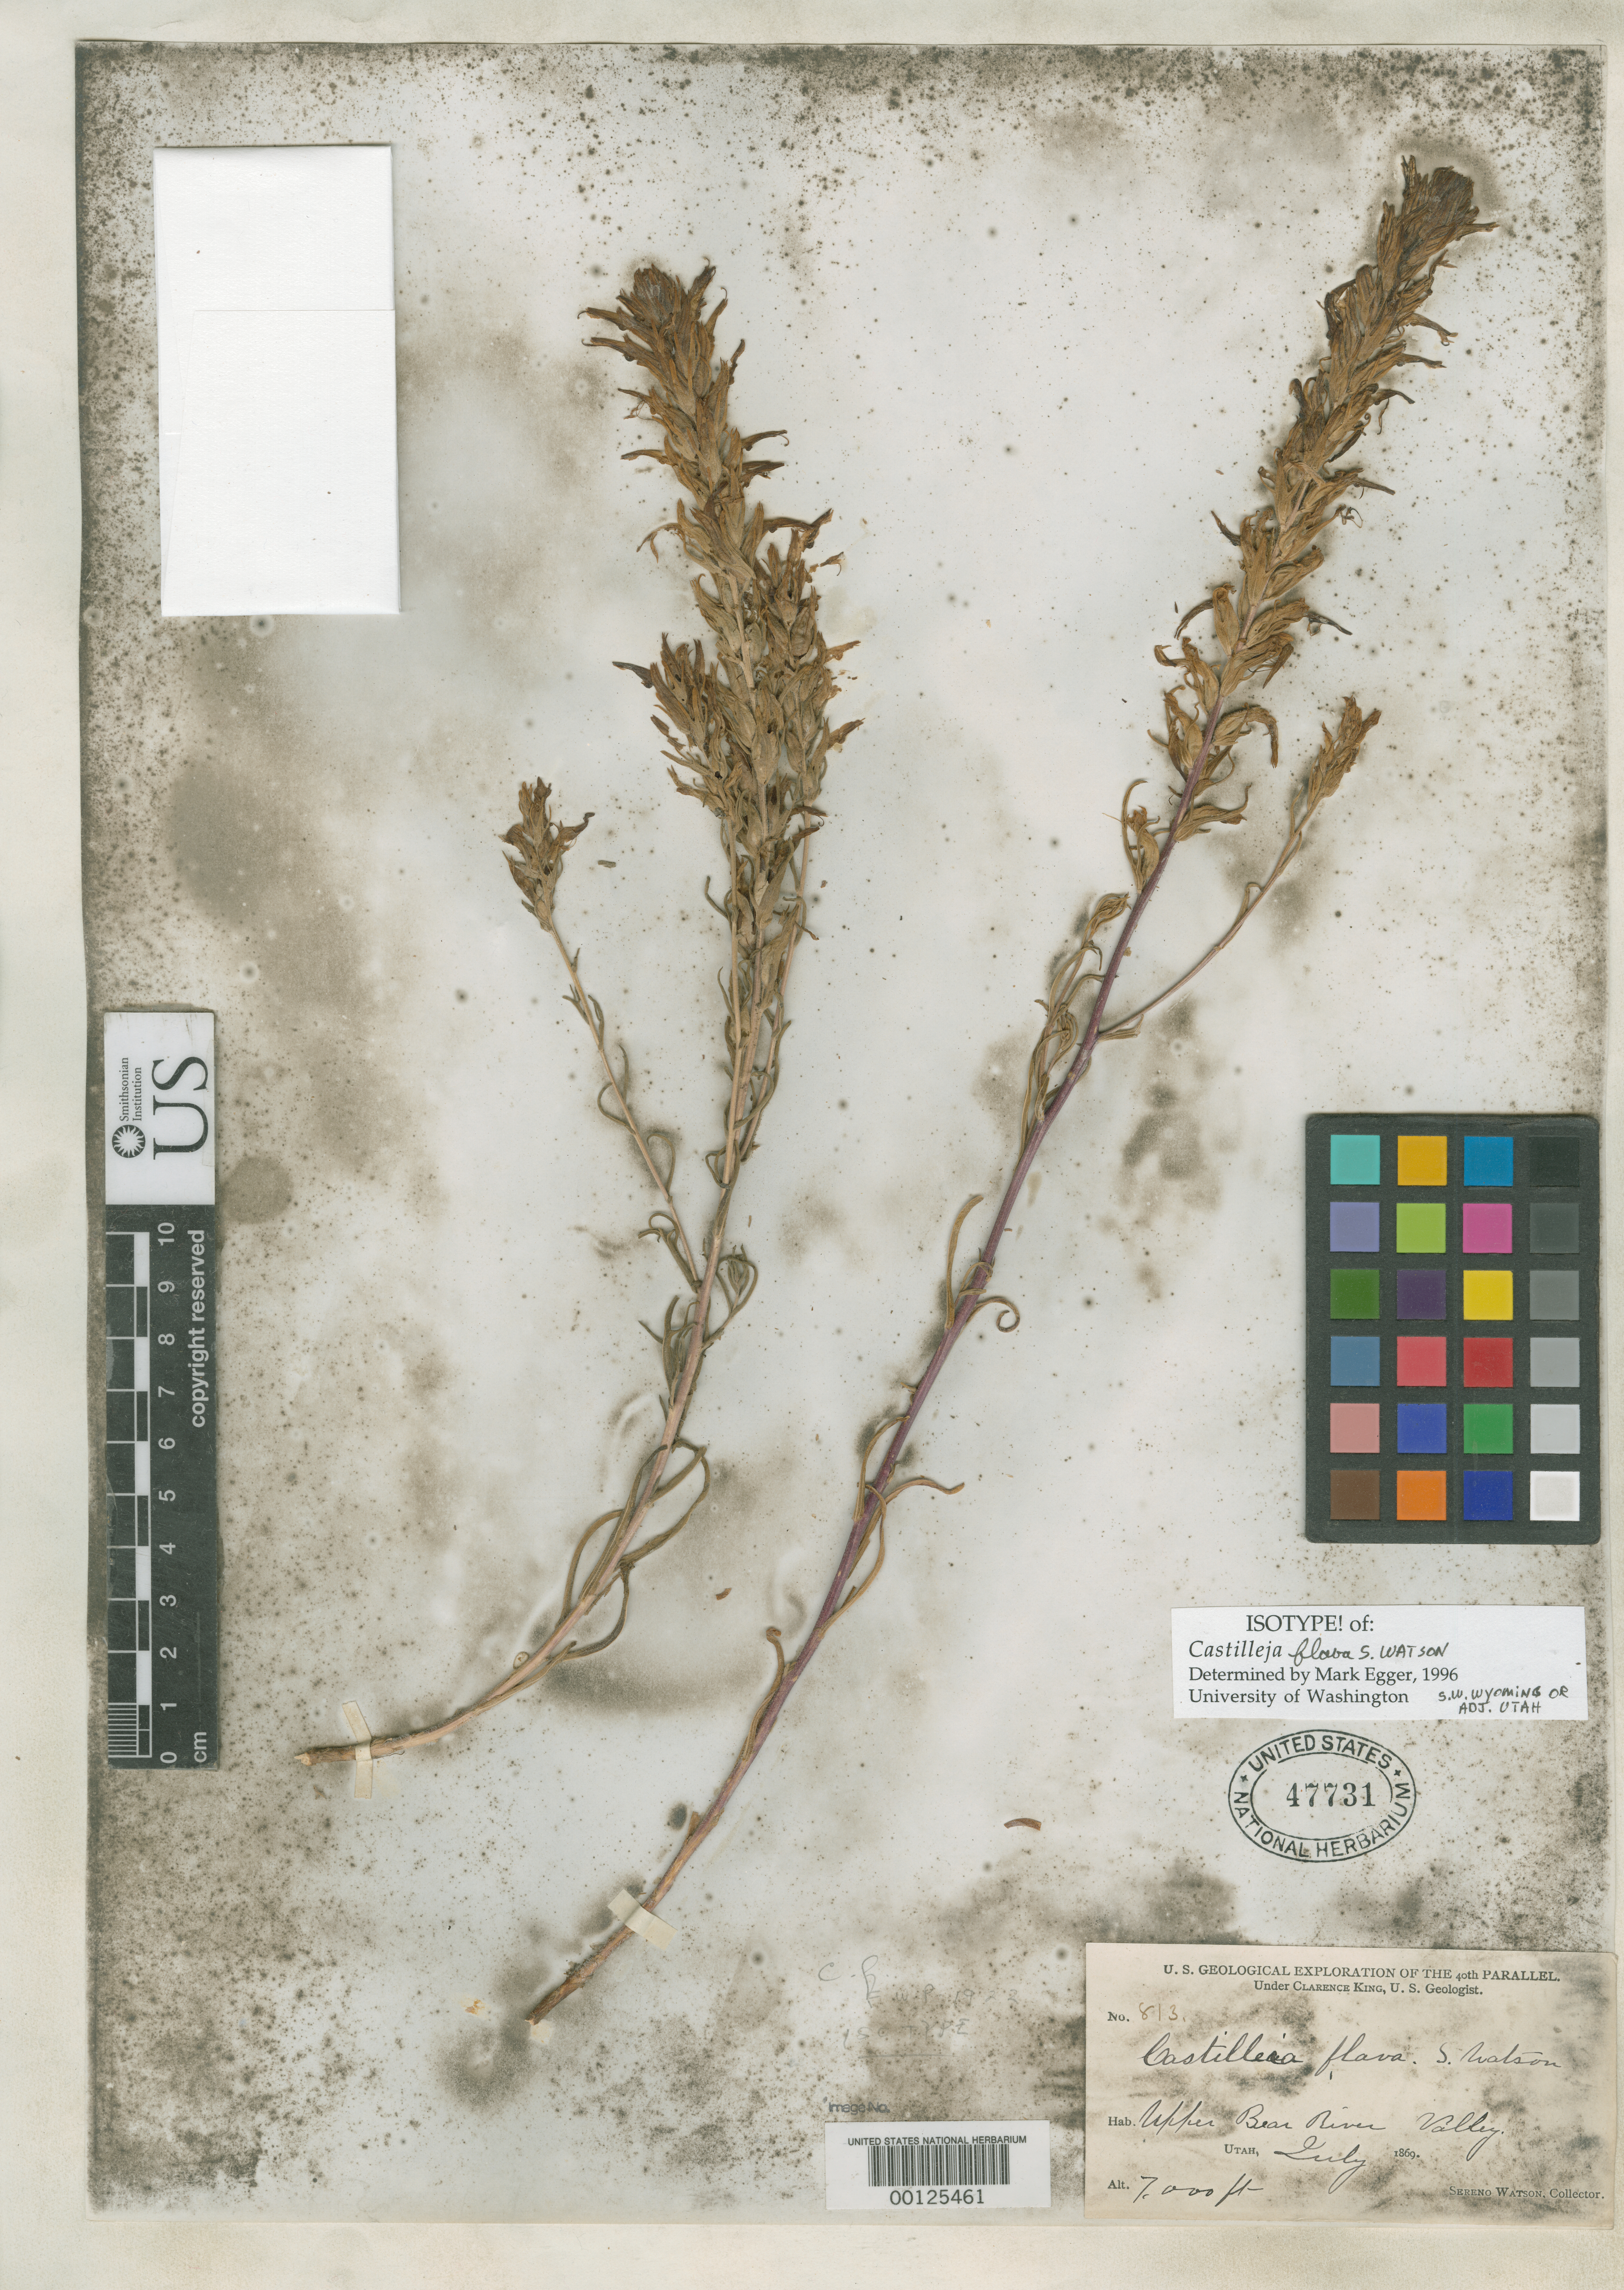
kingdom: Plantae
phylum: Tracheophyta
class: Magnoliopsida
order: Lamiales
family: Orobanchaceae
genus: Castilleja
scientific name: Castilleja flava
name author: S. Watson in C. King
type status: Isotype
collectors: S. Watson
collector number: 813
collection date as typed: Jul 1869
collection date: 1869-07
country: United States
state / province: Utah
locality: Bear River Valley.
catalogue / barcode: US 47731